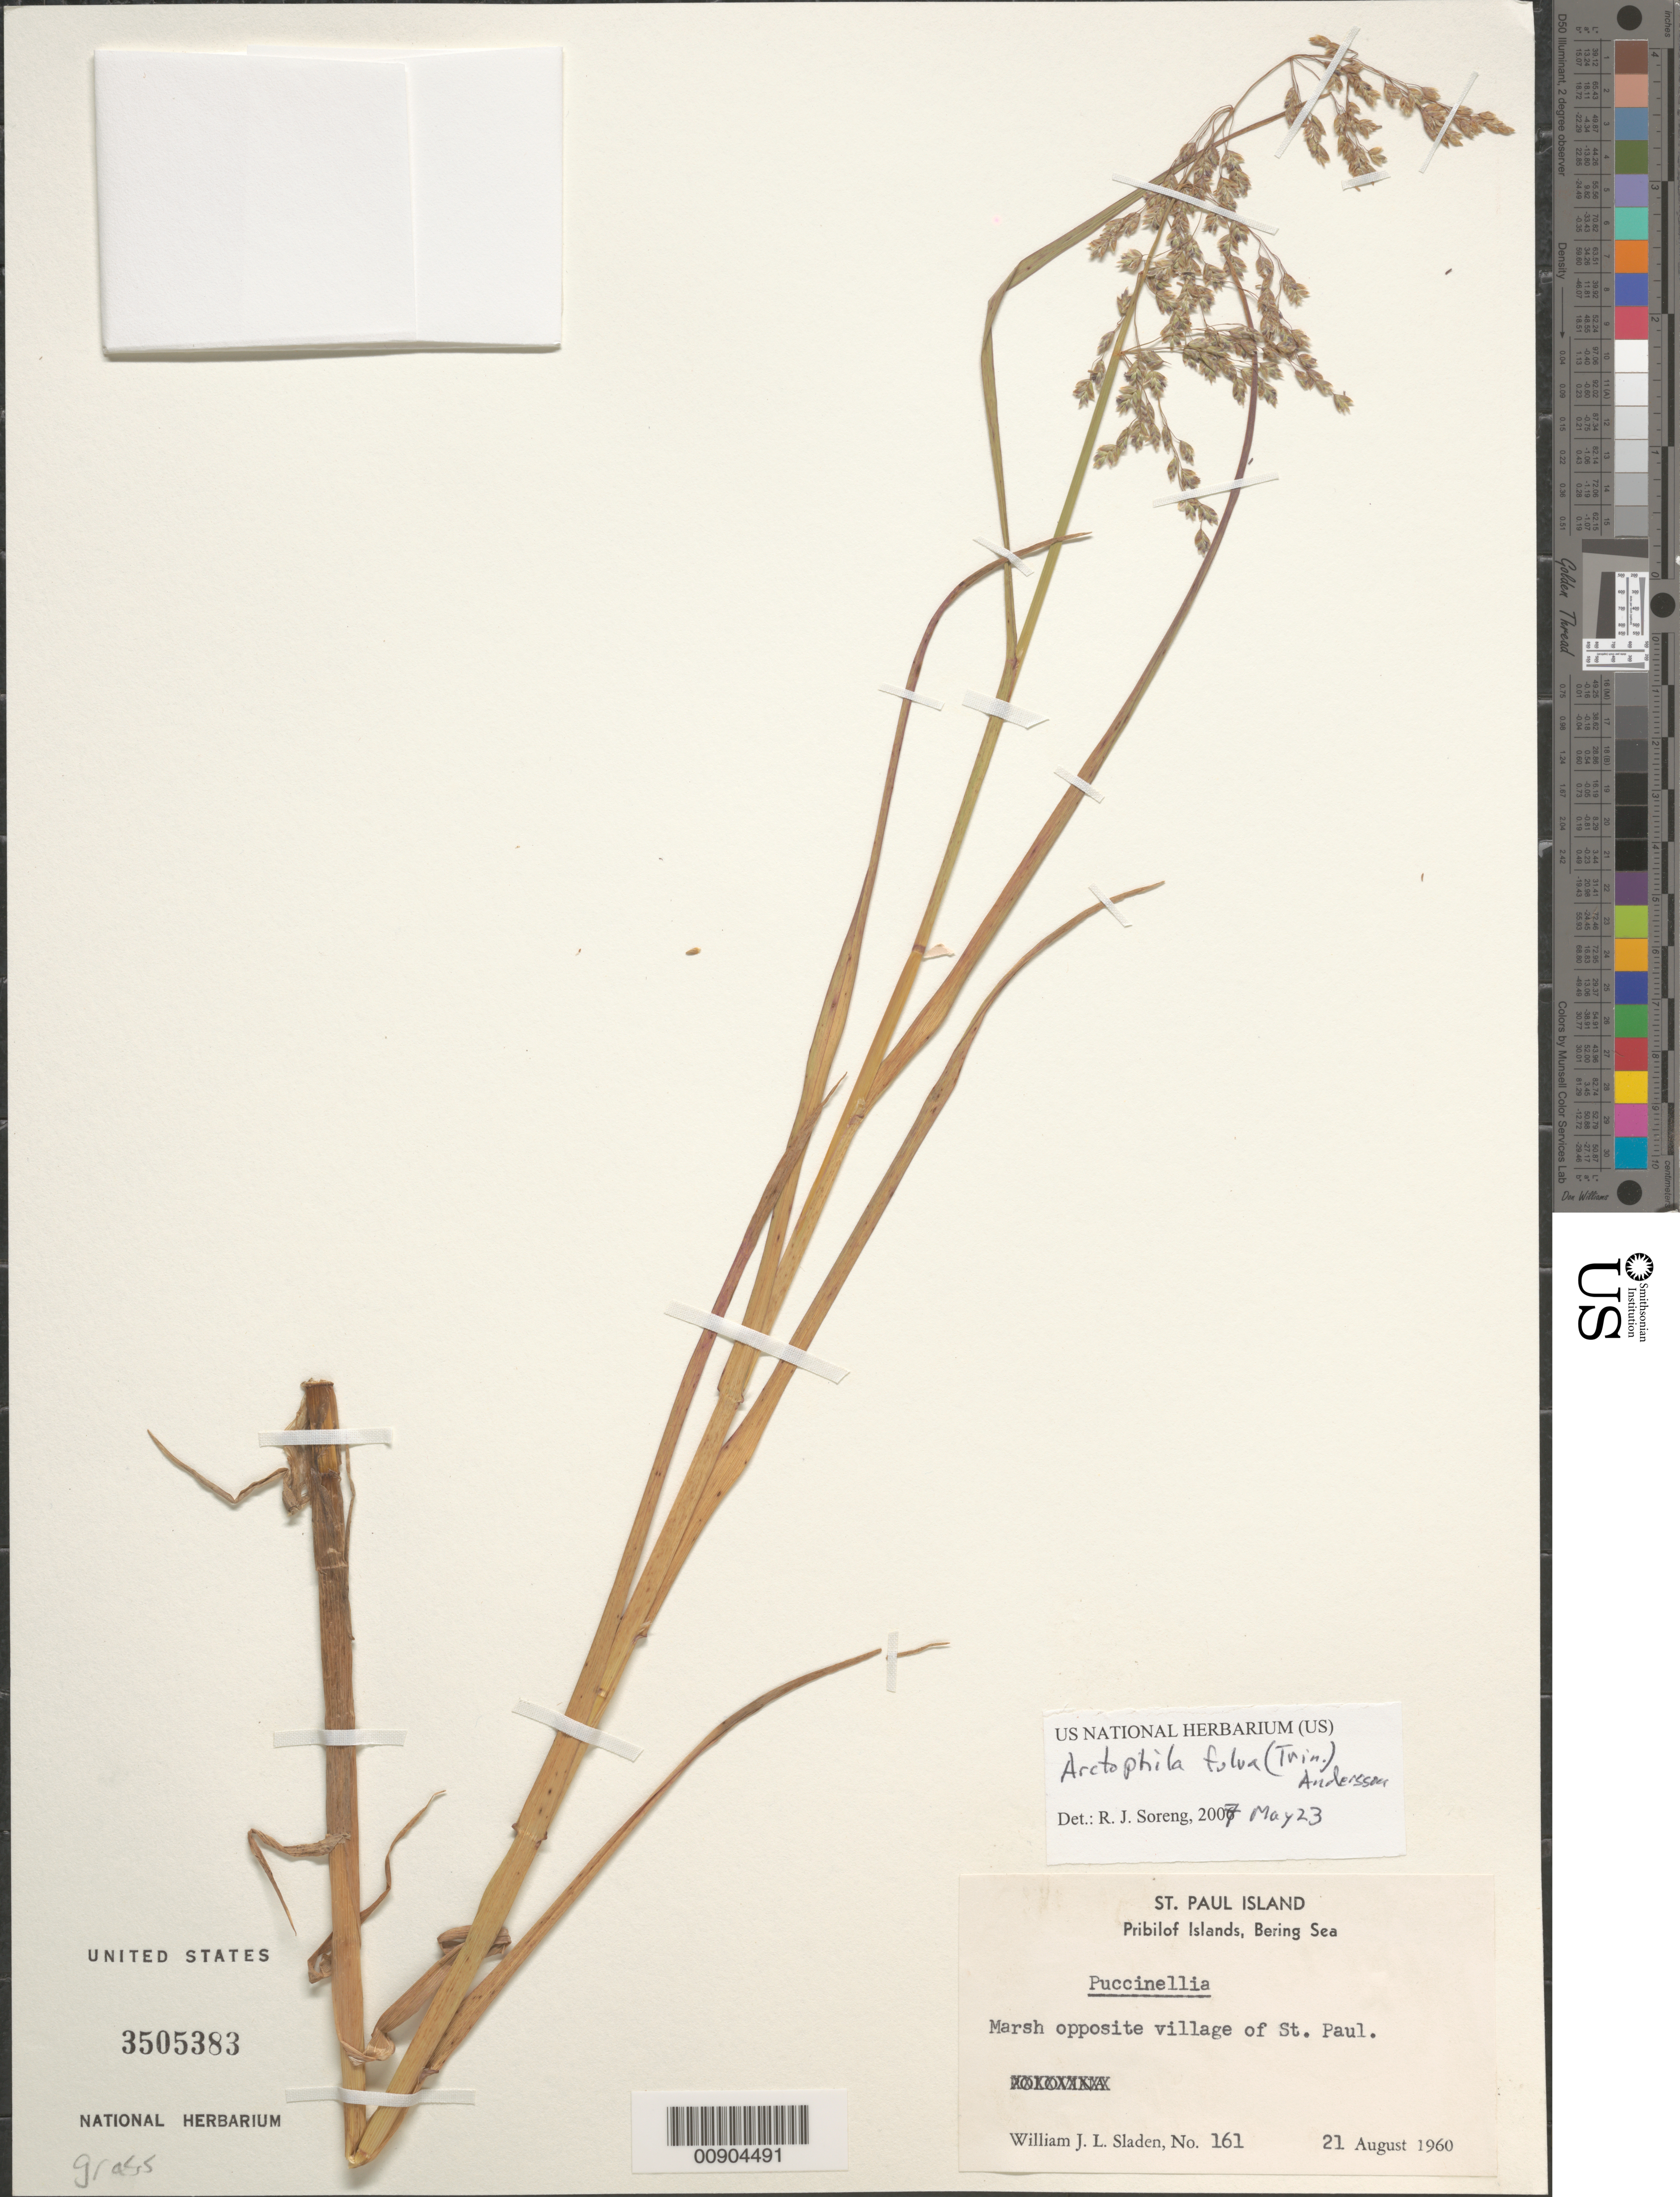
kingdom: Plantae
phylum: Tracheophyta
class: Liliopsida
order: Poales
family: Poaceae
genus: Arctophila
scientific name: Arctophila fulva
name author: (Trin.) Andersson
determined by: Soreng, Robert J., Research Associate (BOT), Smithsonian Institution - National Museum of Natural History (UNITED STATES)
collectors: W. Sladen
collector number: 161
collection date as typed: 21 Aug 1960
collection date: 1960-08-21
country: United States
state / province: Alaska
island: St. Paul Island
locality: Opposite village of St. Paul., Bering Sea, Pribilof Islands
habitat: Marsh.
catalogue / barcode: US 3505383